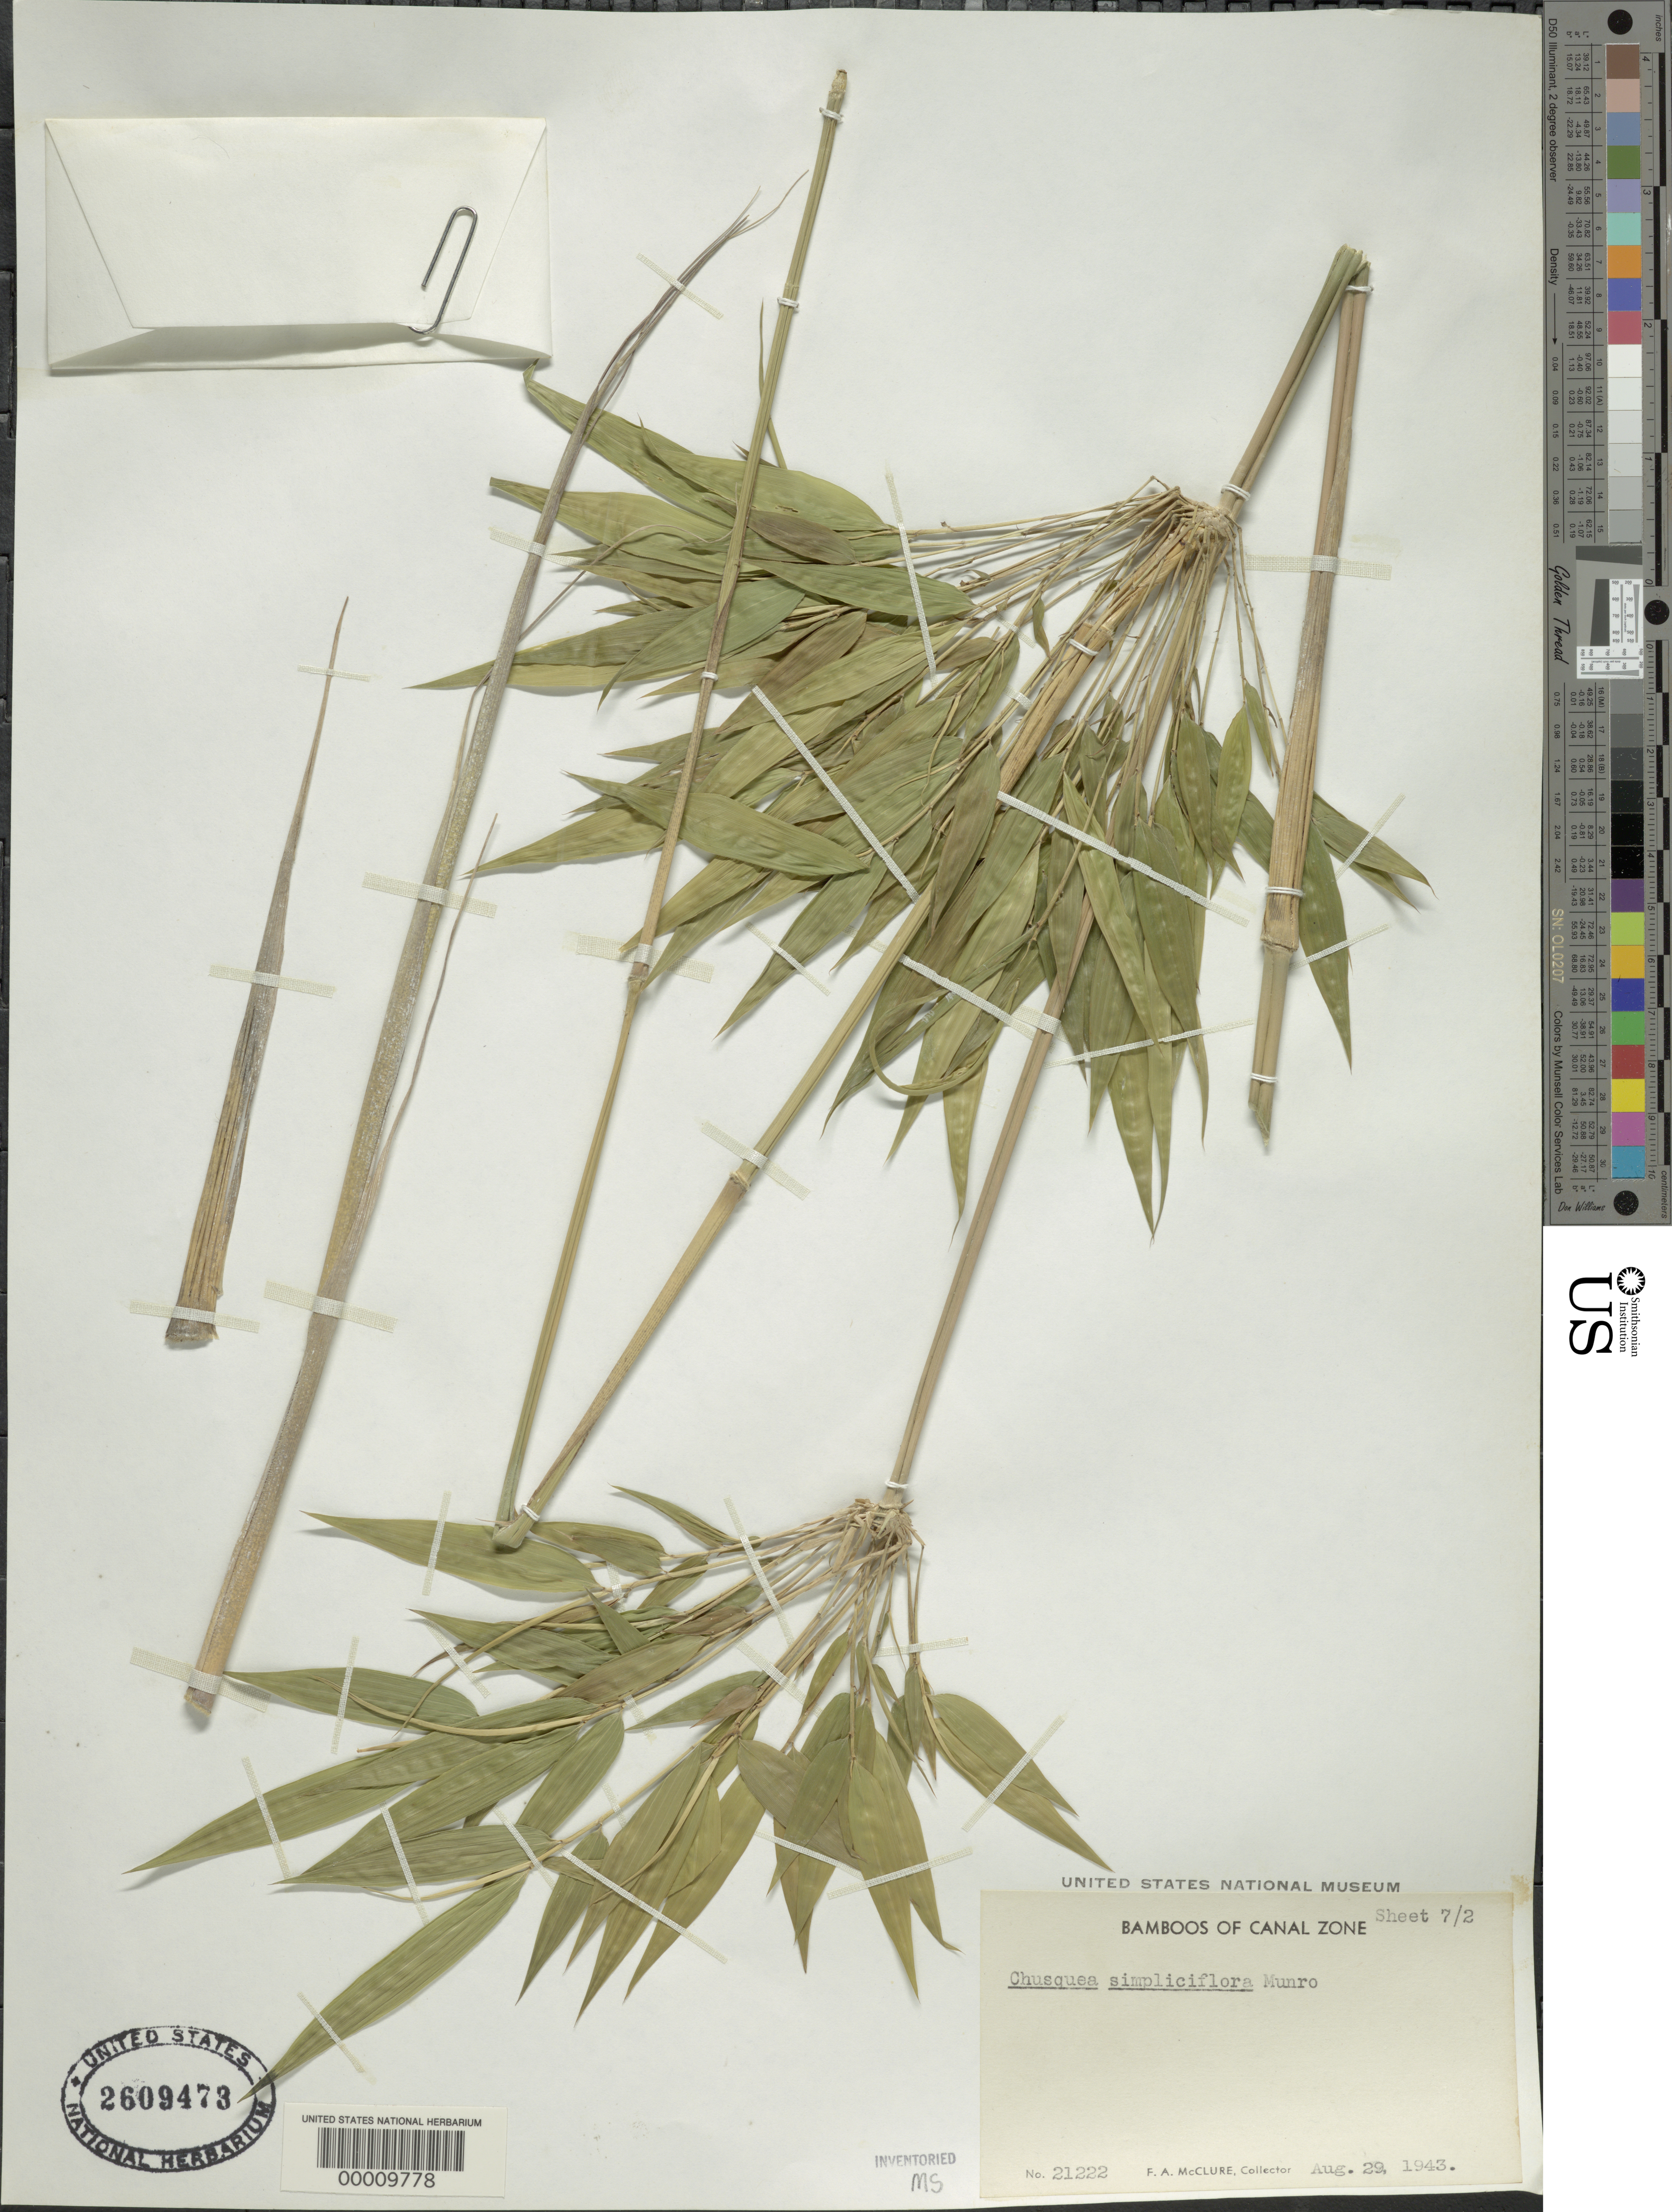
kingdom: Plantae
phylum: Tracheophyta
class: Liliopsida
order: Poales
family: Poaceae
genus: Chusquea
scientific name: Chusquea simpliciflora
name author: Munro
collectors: F. A. McClure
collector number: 21222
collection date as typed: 29 Aug 1943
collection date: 1943-08-29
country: Panama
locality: Esperimental Gardens-summit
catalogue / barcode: US 2609473